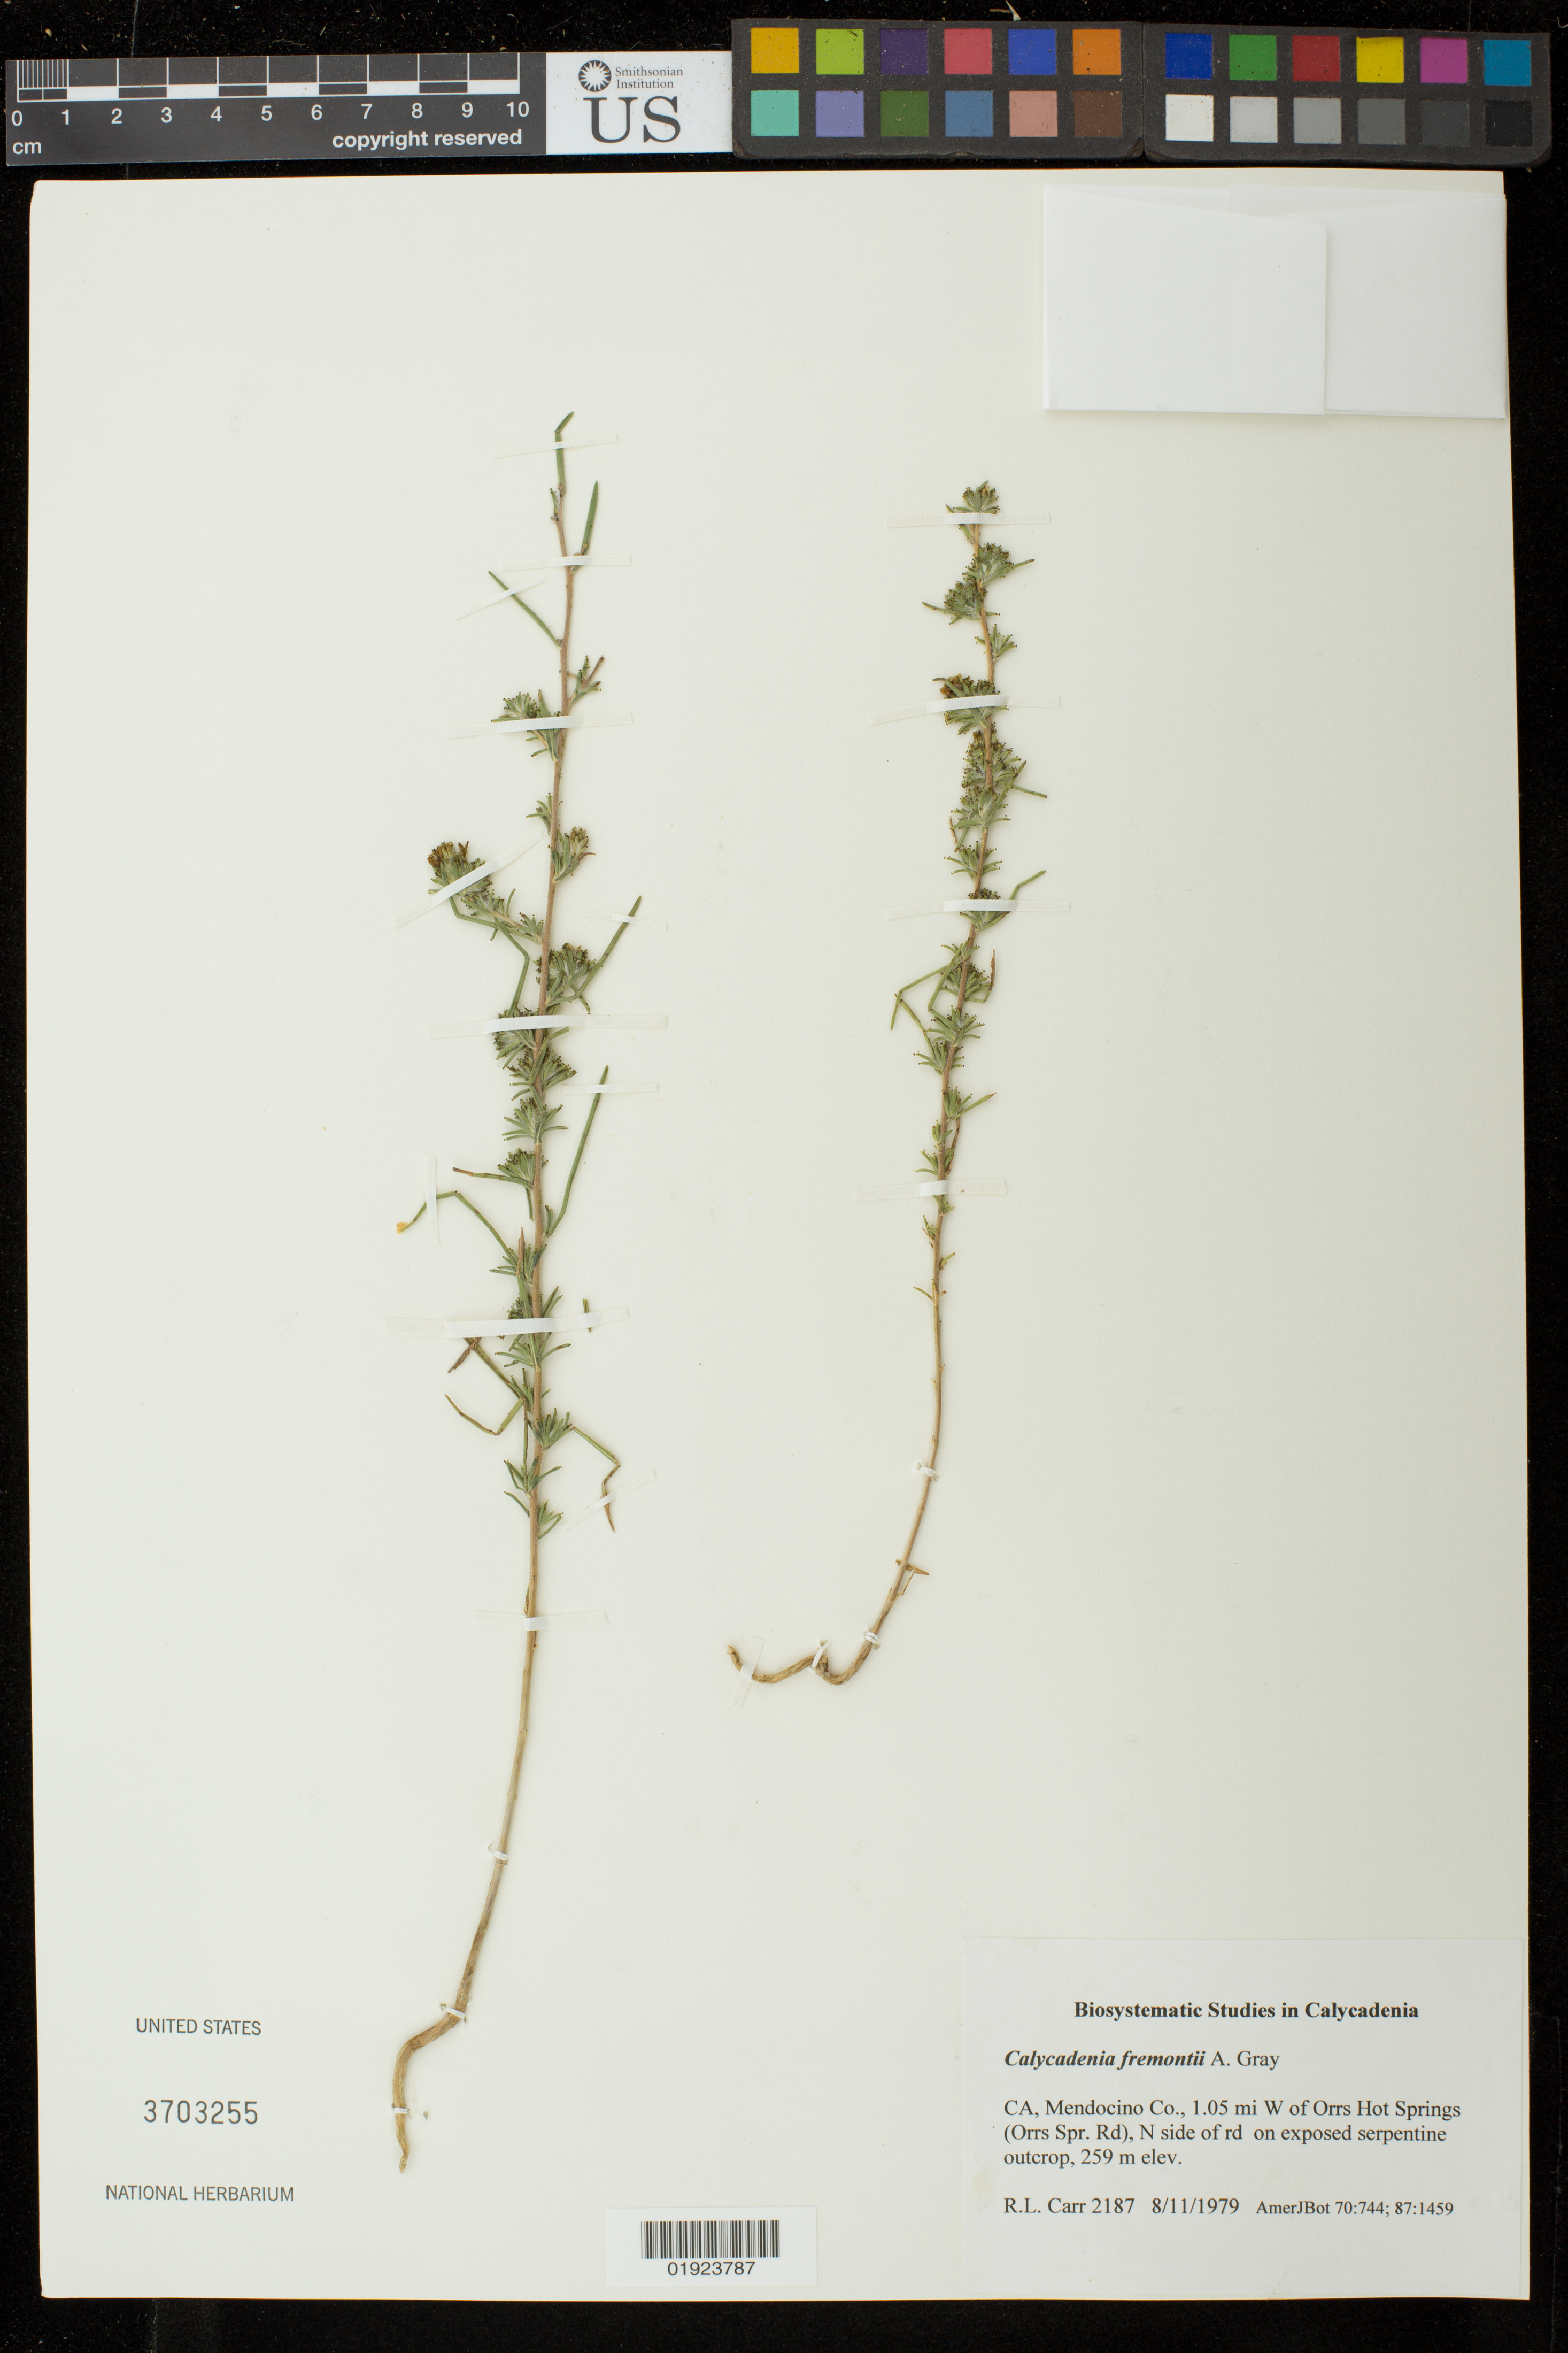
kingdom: Plantae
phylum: Tracheophyta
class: Magnoliopsida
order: Asterales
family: Asteraceae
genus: Calycadenia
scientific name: Calycadenia fremontii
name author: A. Gray in Emory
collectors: R. Carr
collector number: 2187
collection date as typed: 8/11/1979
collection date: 1979-08-11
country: United States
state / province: California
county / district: Mendocino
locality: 1.05 mi W of Orrs Hot Springs (Orrs Spr. Rd), N side of rd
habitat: on exposed serpentine outcrop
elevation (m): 259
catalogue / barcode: US 3703255